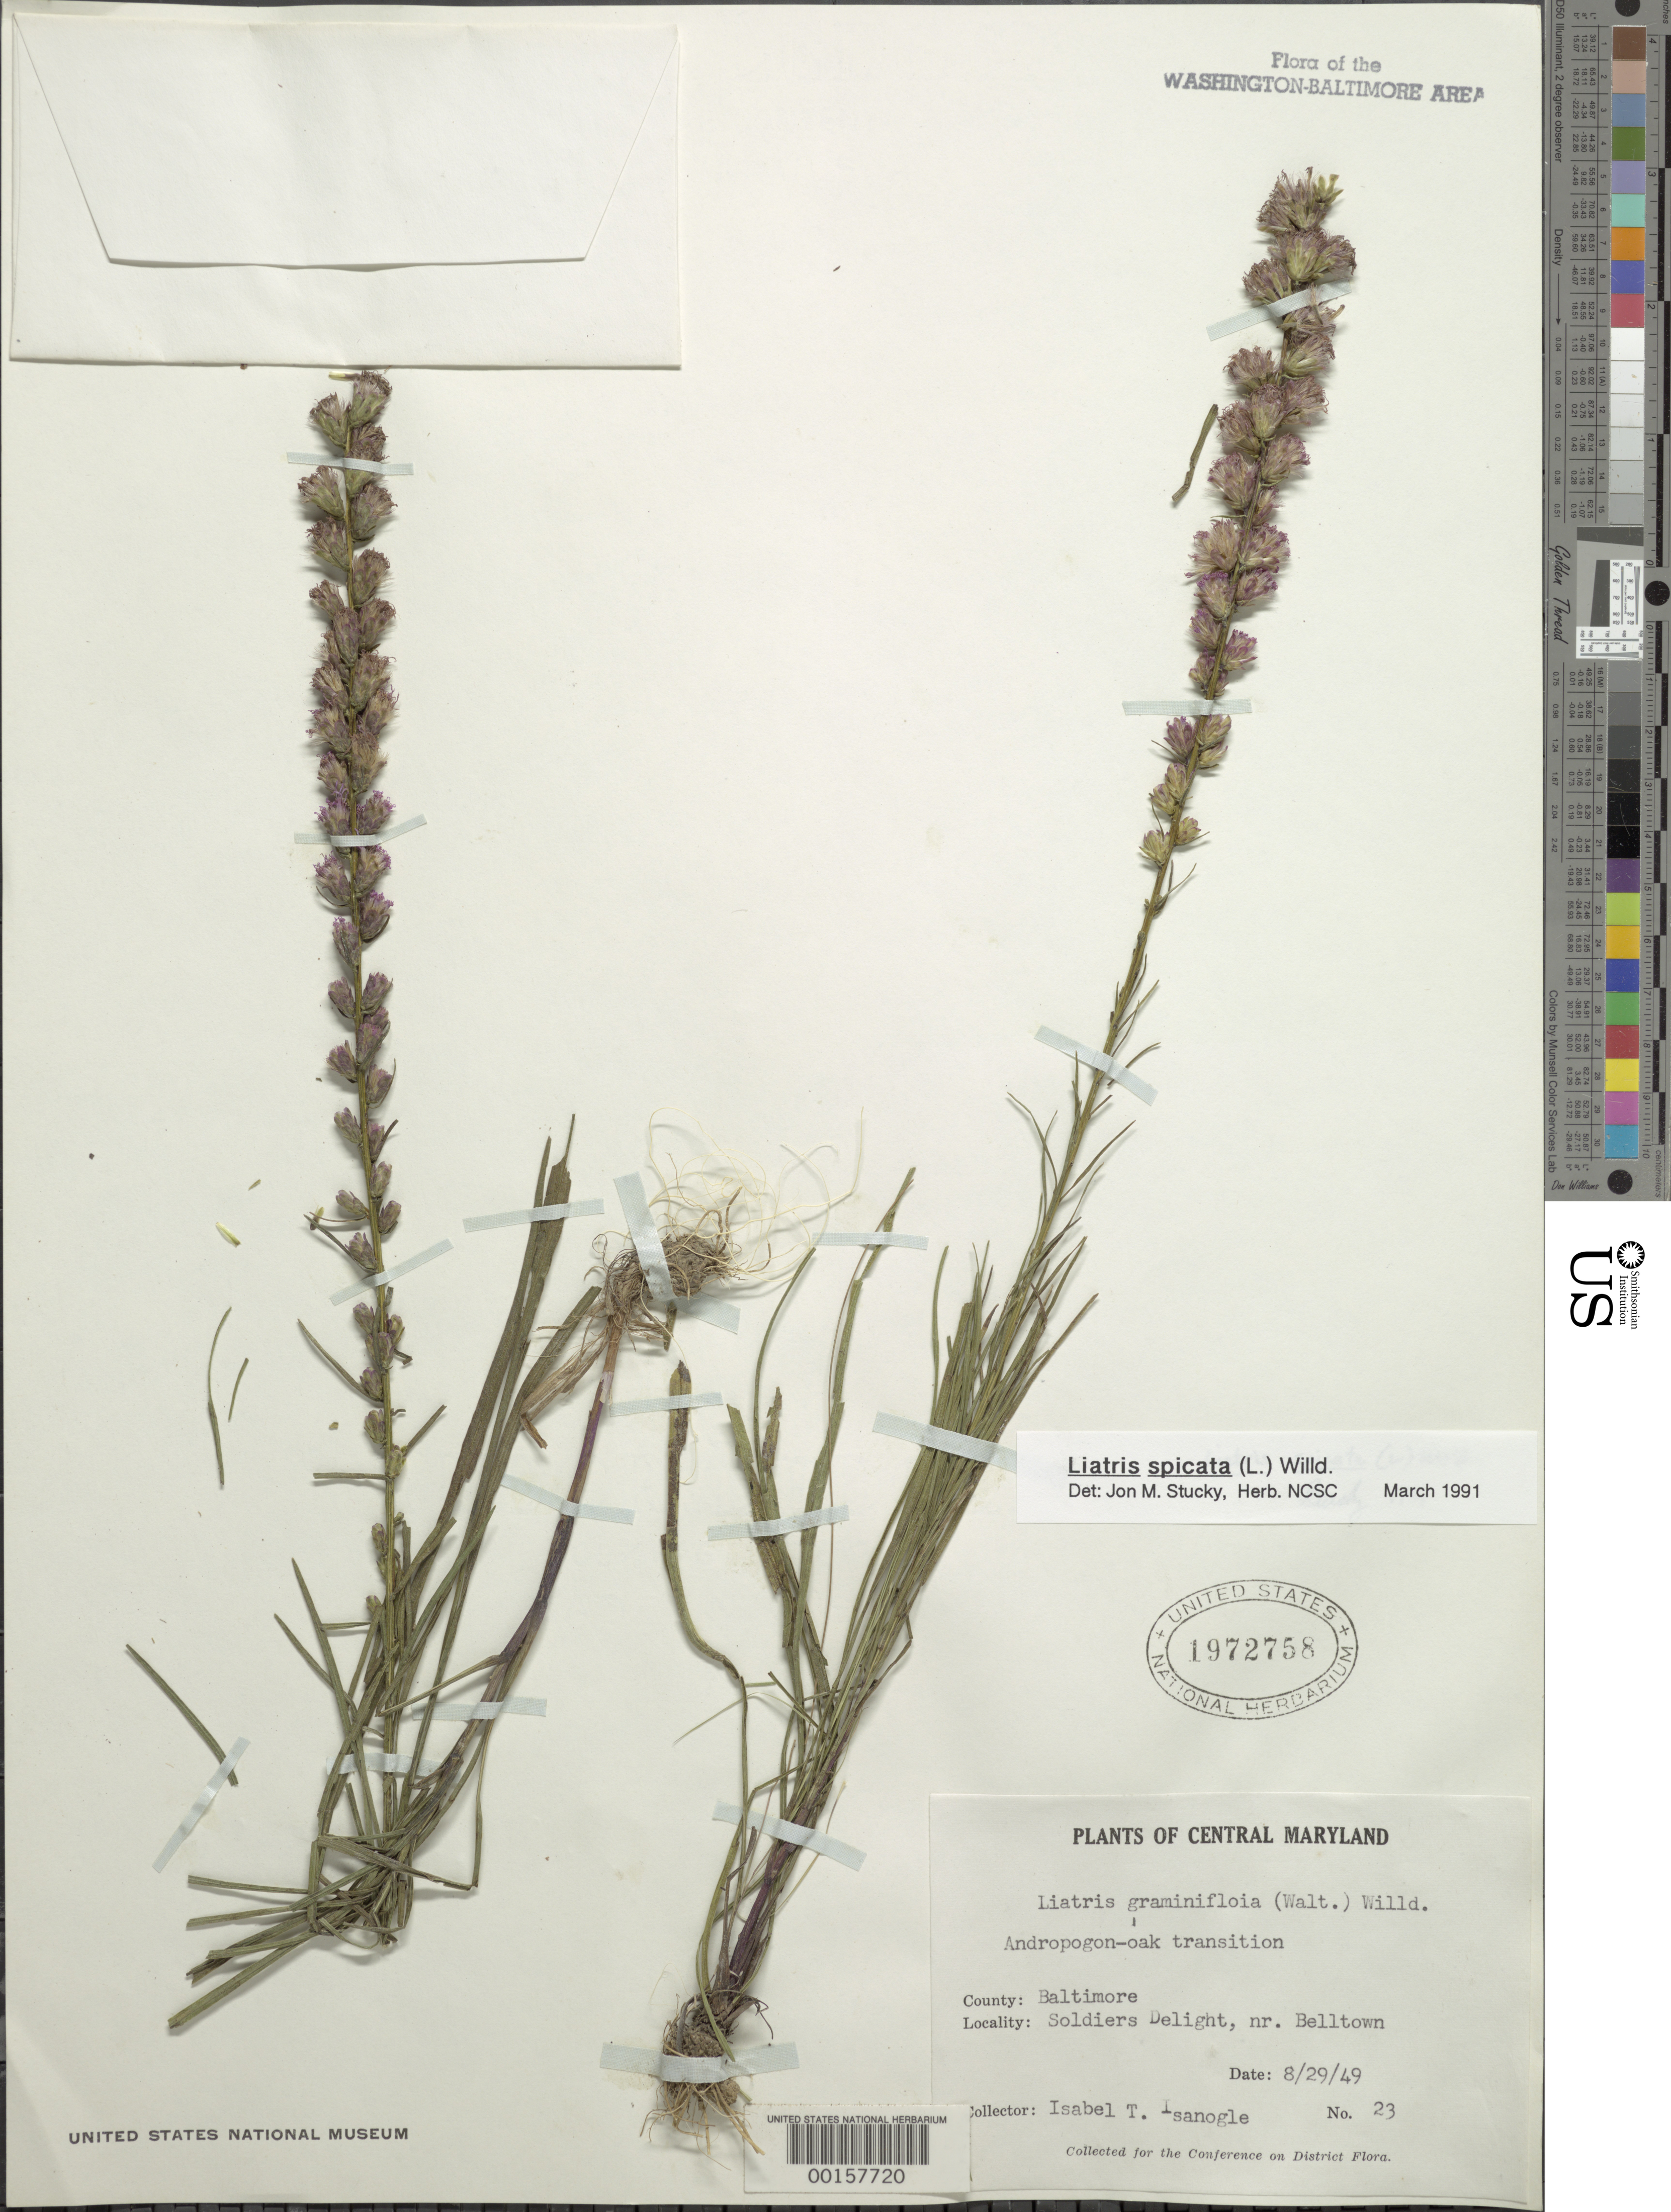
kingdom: Plantae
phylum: Tracheophyta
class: Magnoliopsida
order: Asterales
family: Asteraceae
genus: Liatris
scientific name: Liatris spicata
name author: (L.) Willd.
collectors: I. Isanogle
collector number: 23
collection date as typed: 29 Aug 1949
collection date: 1949-08-29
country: United States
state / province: Maryland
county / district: Baltimore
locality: Soldiers Delight near Belltown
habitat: Andropogon oak transition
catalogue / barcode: US 1972758